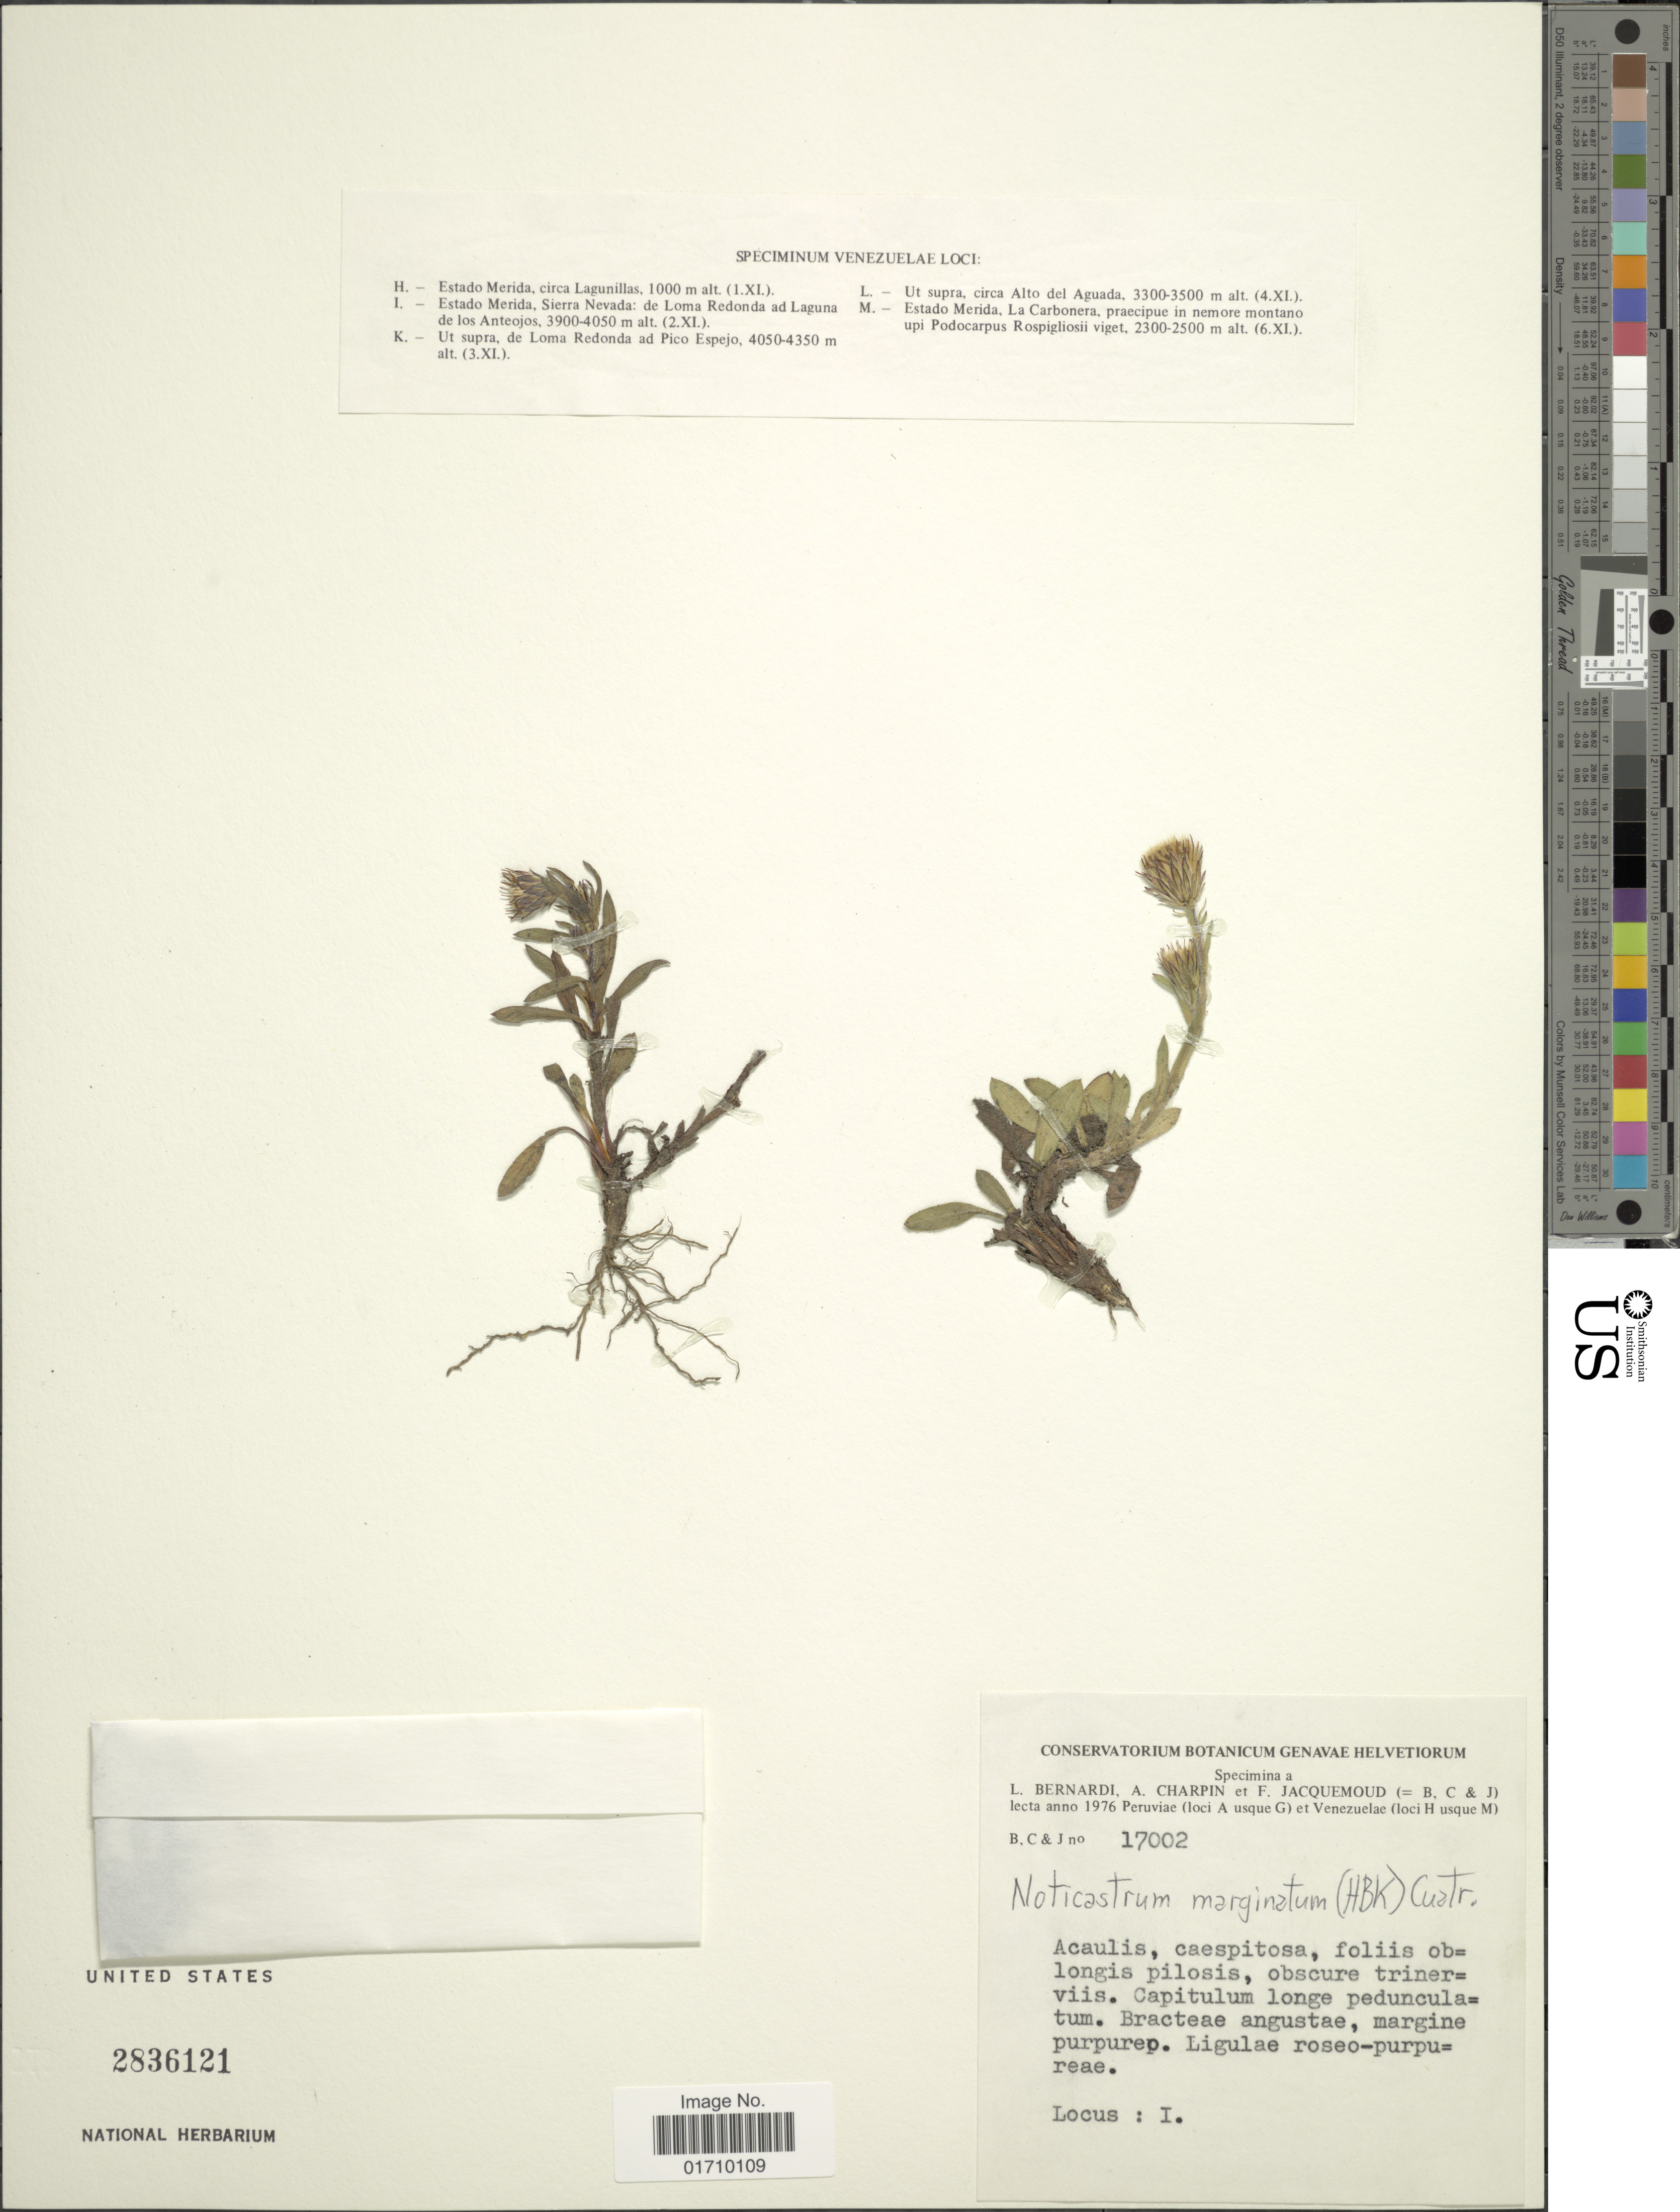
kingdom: Plantae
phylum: Tracheophyta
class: Magnoliopsida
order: Asterales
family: Asteraceae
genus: Noticastrum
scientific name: Noticastrum marginatum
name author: (Kunth) Cuatrec.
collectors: L. Bernardi, A. Charpin & F. Jacquemoud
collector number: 17002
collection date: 1976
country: Venezuela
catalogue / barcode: US 2836121